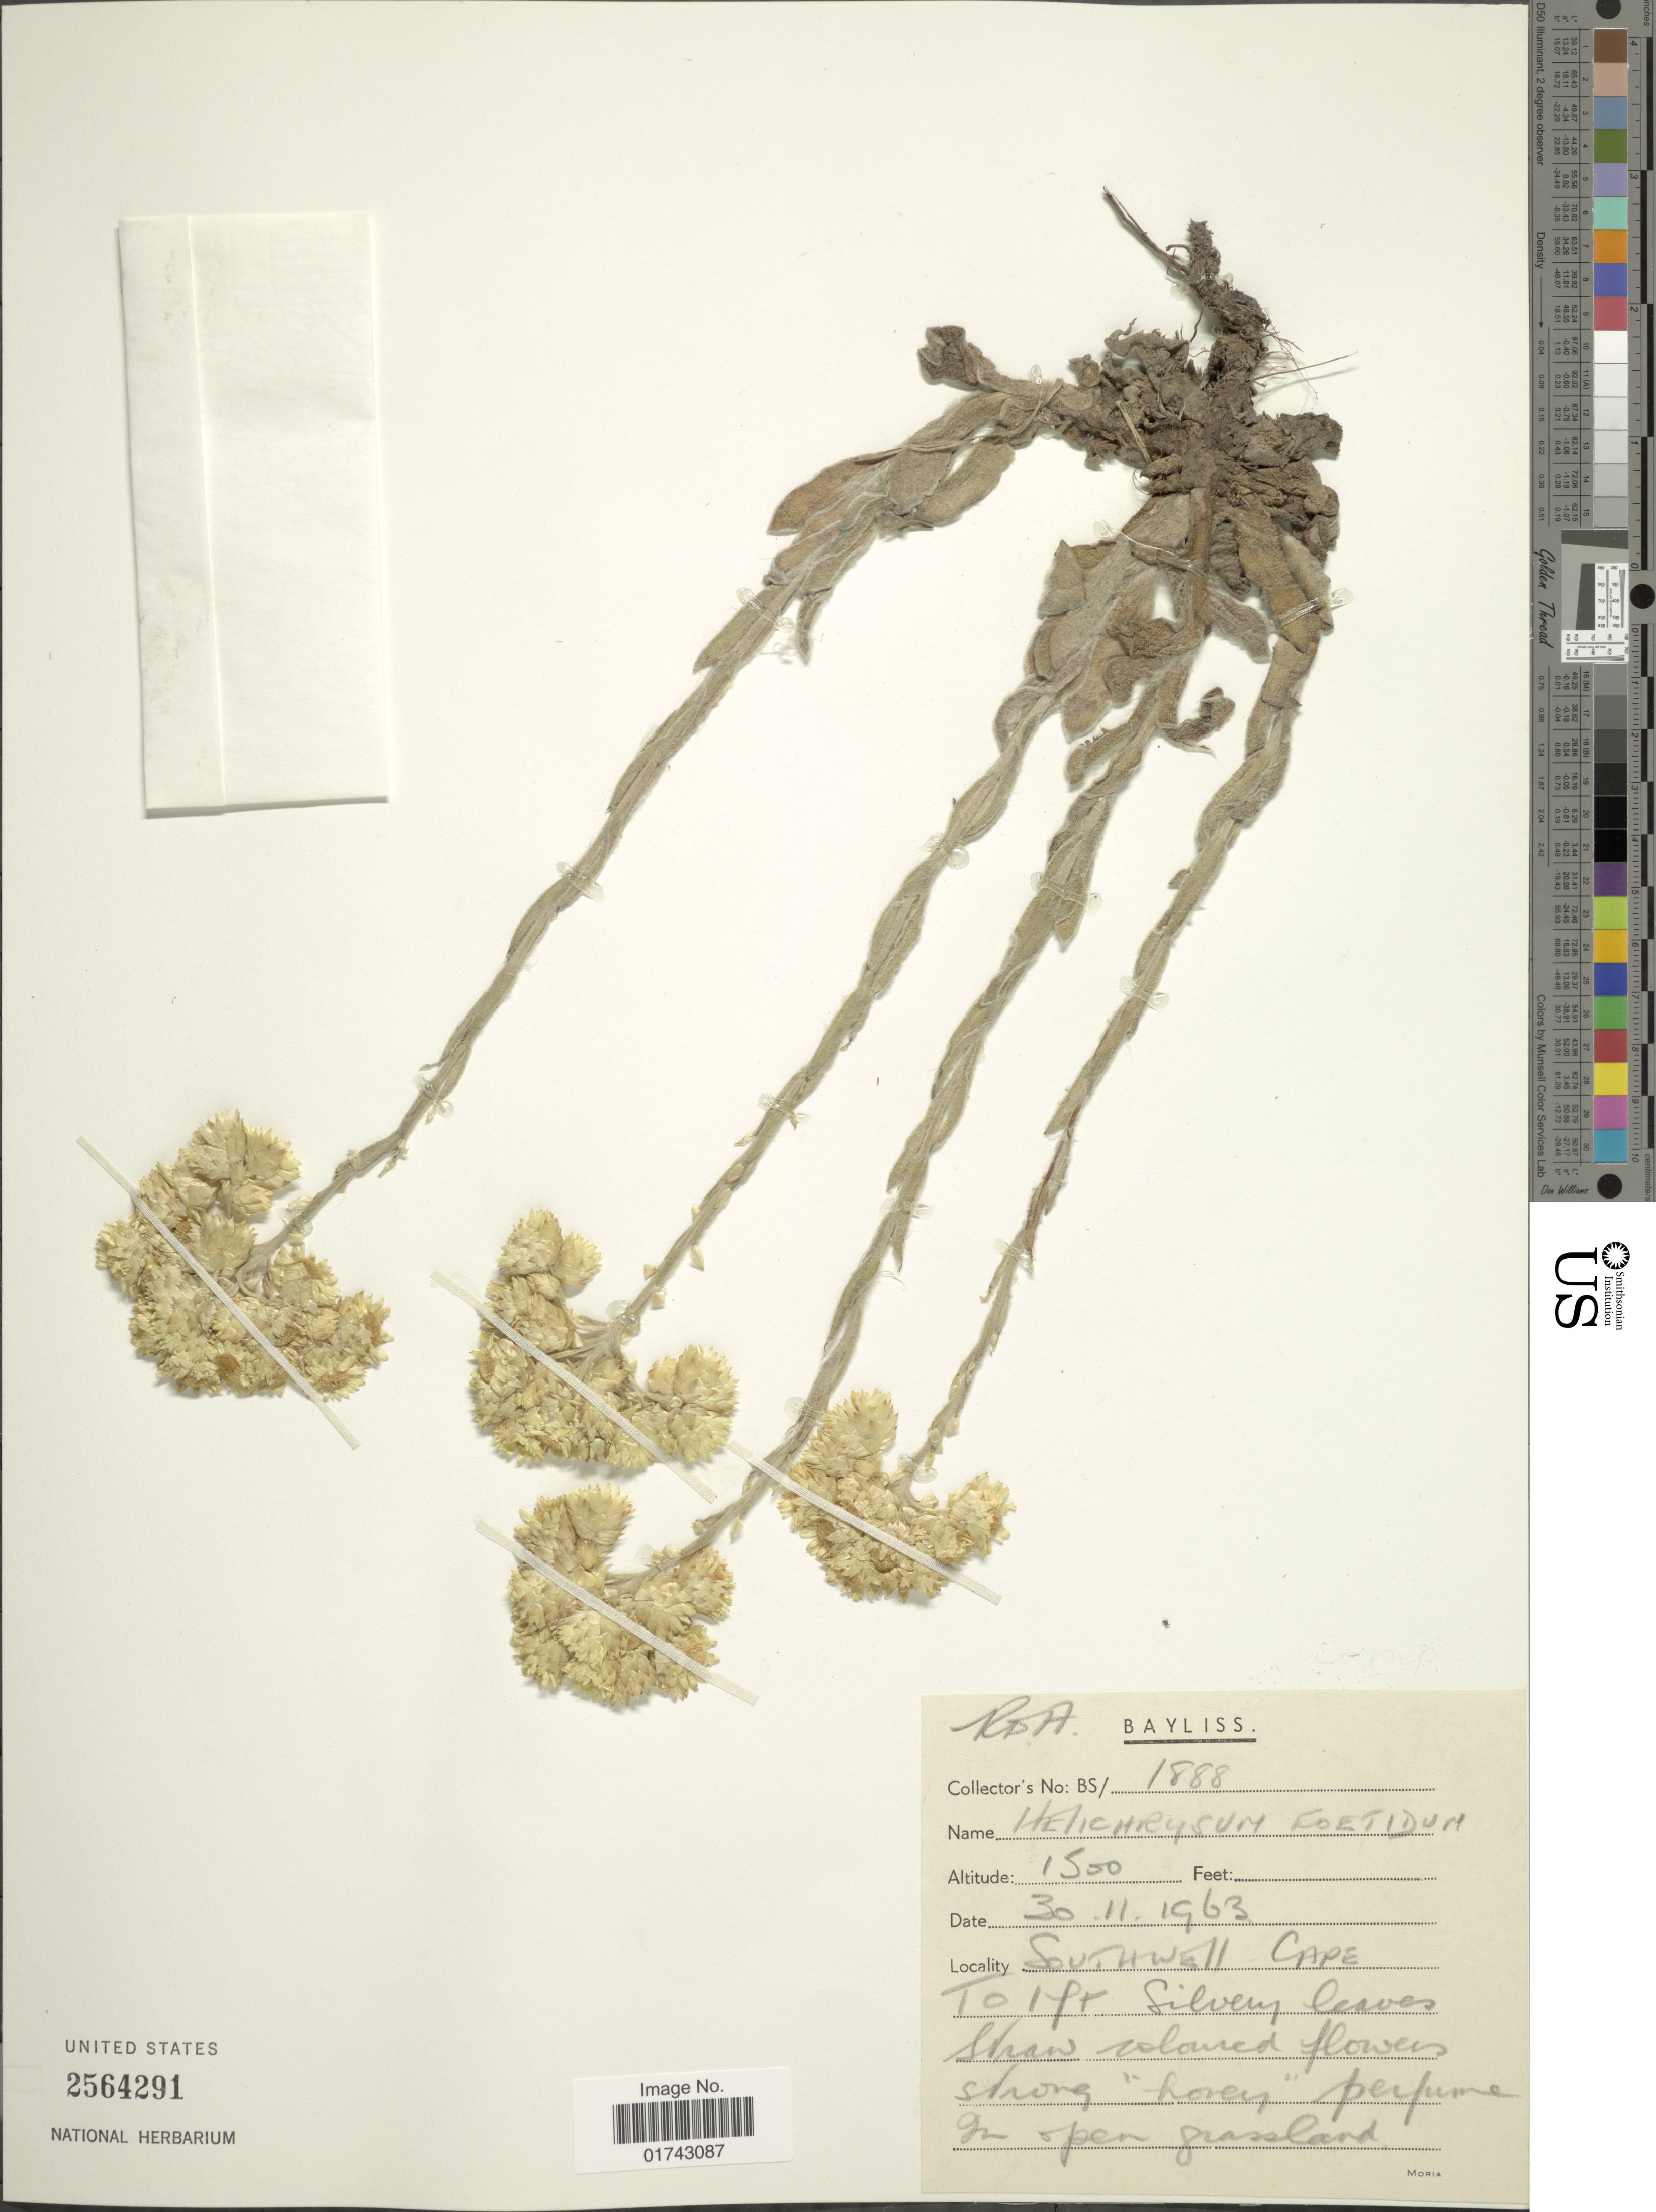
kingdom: Plantae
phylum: Tracheophyta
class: Magnoliopsida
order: Asterales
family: Asteraceae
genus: Helichrysum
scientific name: Helichrysum foetidum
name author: (L.) Moench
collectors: R. Bayliss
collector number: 1888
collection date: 1963-11-30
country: South Africa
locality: Southwell Cape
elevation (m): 457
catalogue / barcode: US 2564291